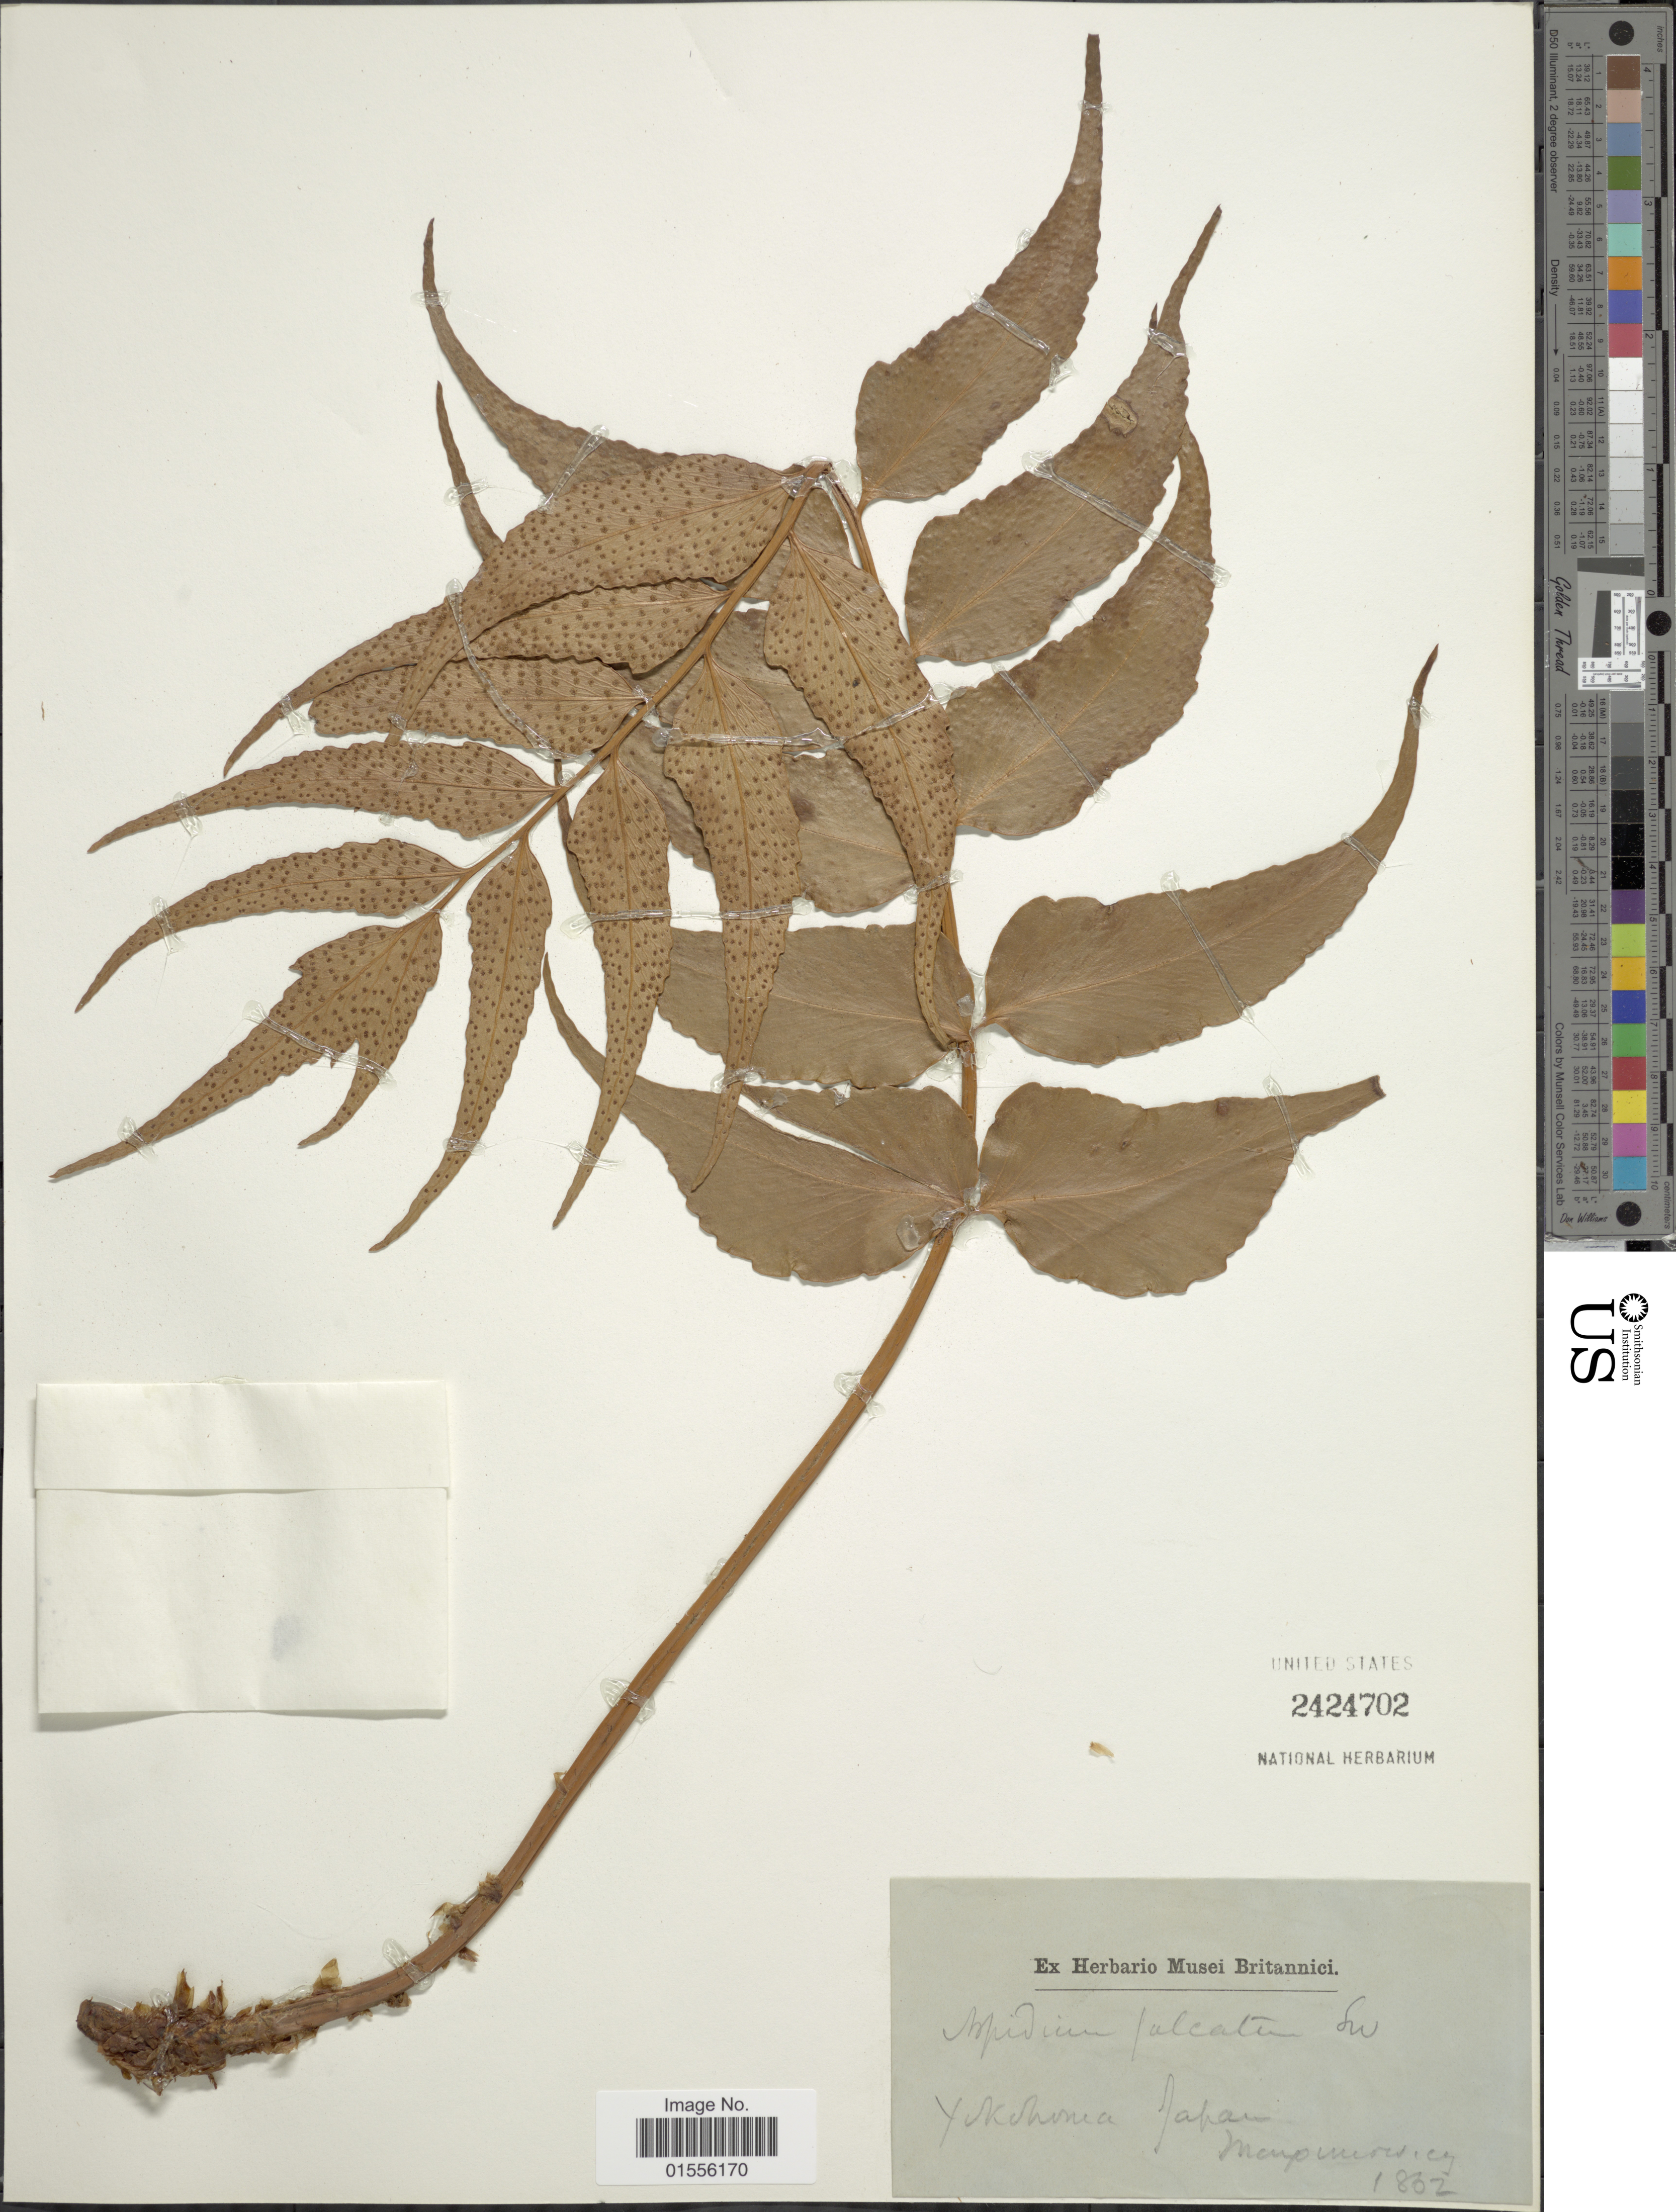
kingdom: Plantae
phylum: Tracheophyta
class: Polypodiopsida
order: Polypodiales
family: Dryopteridaceae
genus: Cyrtomium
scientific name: Cyrtomium falcatum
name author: (L. f.) C. Presl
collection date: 1832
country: Japan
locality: Yokohama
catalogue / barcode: US 2424702